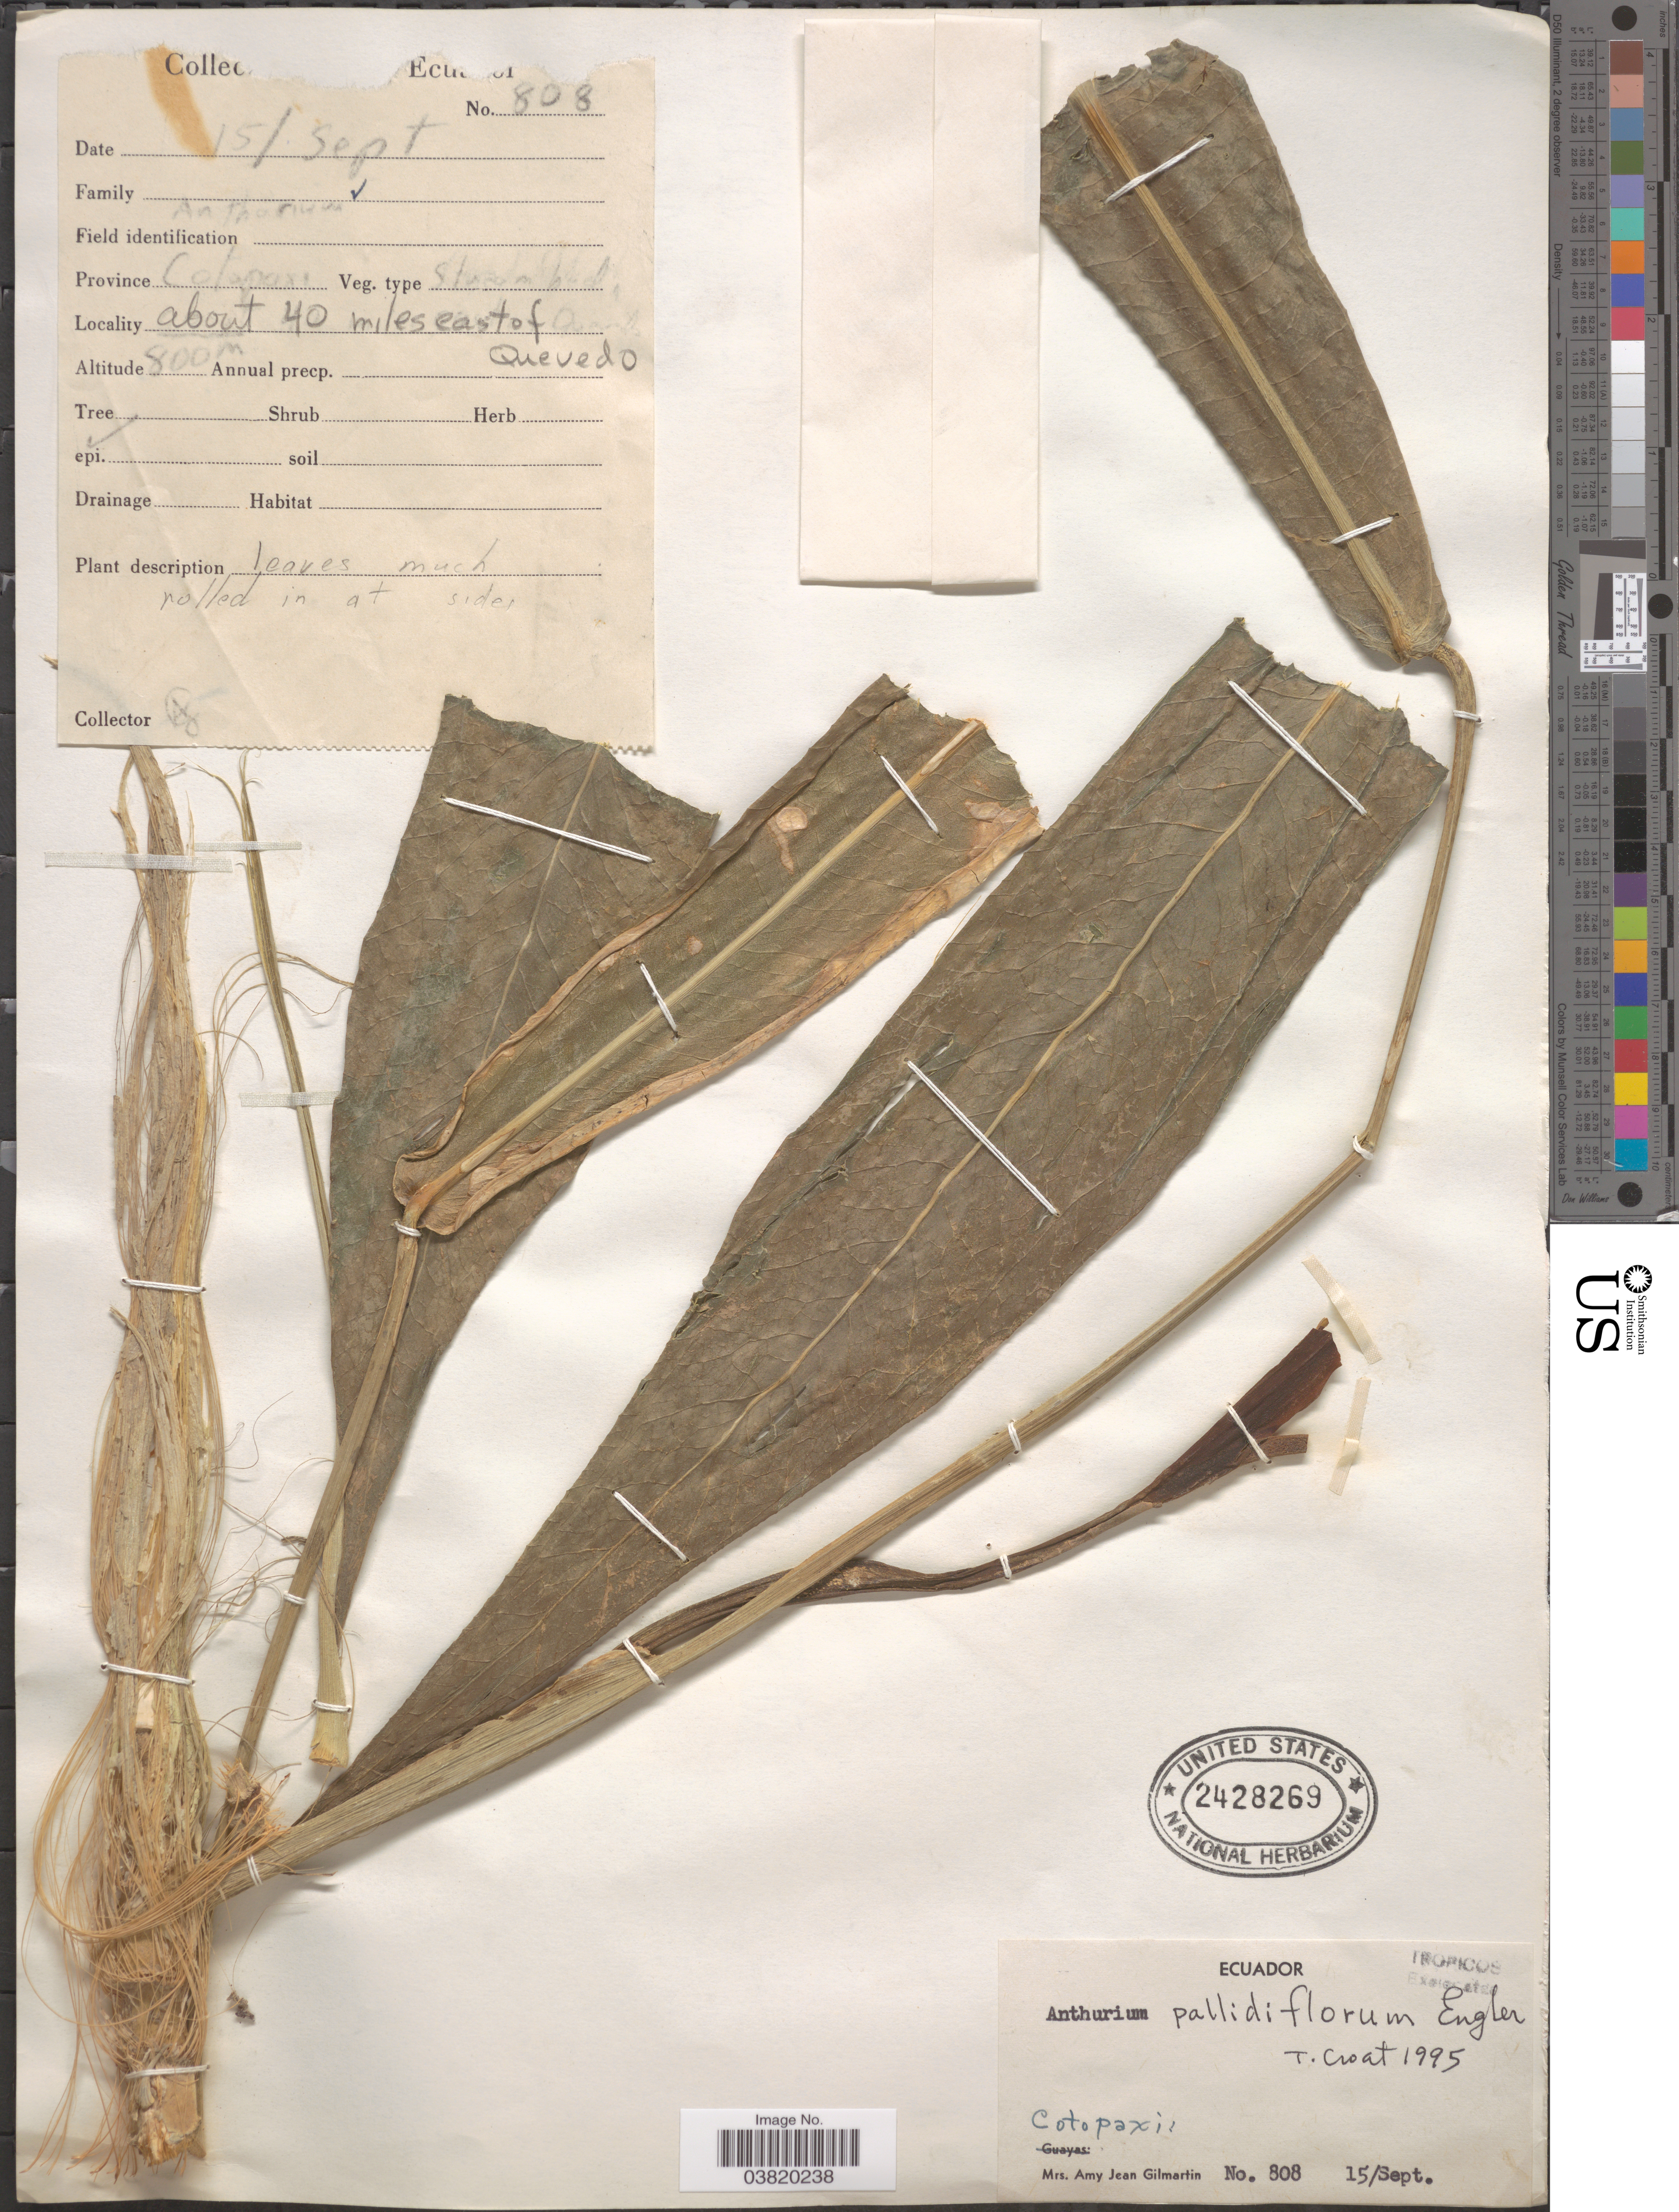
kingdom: Plantae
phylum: Tracheophyta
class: Liliopsida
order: Alismatales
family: Araceae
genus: Anthurium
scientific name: Anthurium pallidiflorum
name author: Engl.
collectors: A. J. Gilmartin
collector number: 808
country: Ecuador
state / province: Cotopaxi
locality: About 40 miles east of Quevedo.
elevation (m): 800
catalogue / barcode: US 2428269